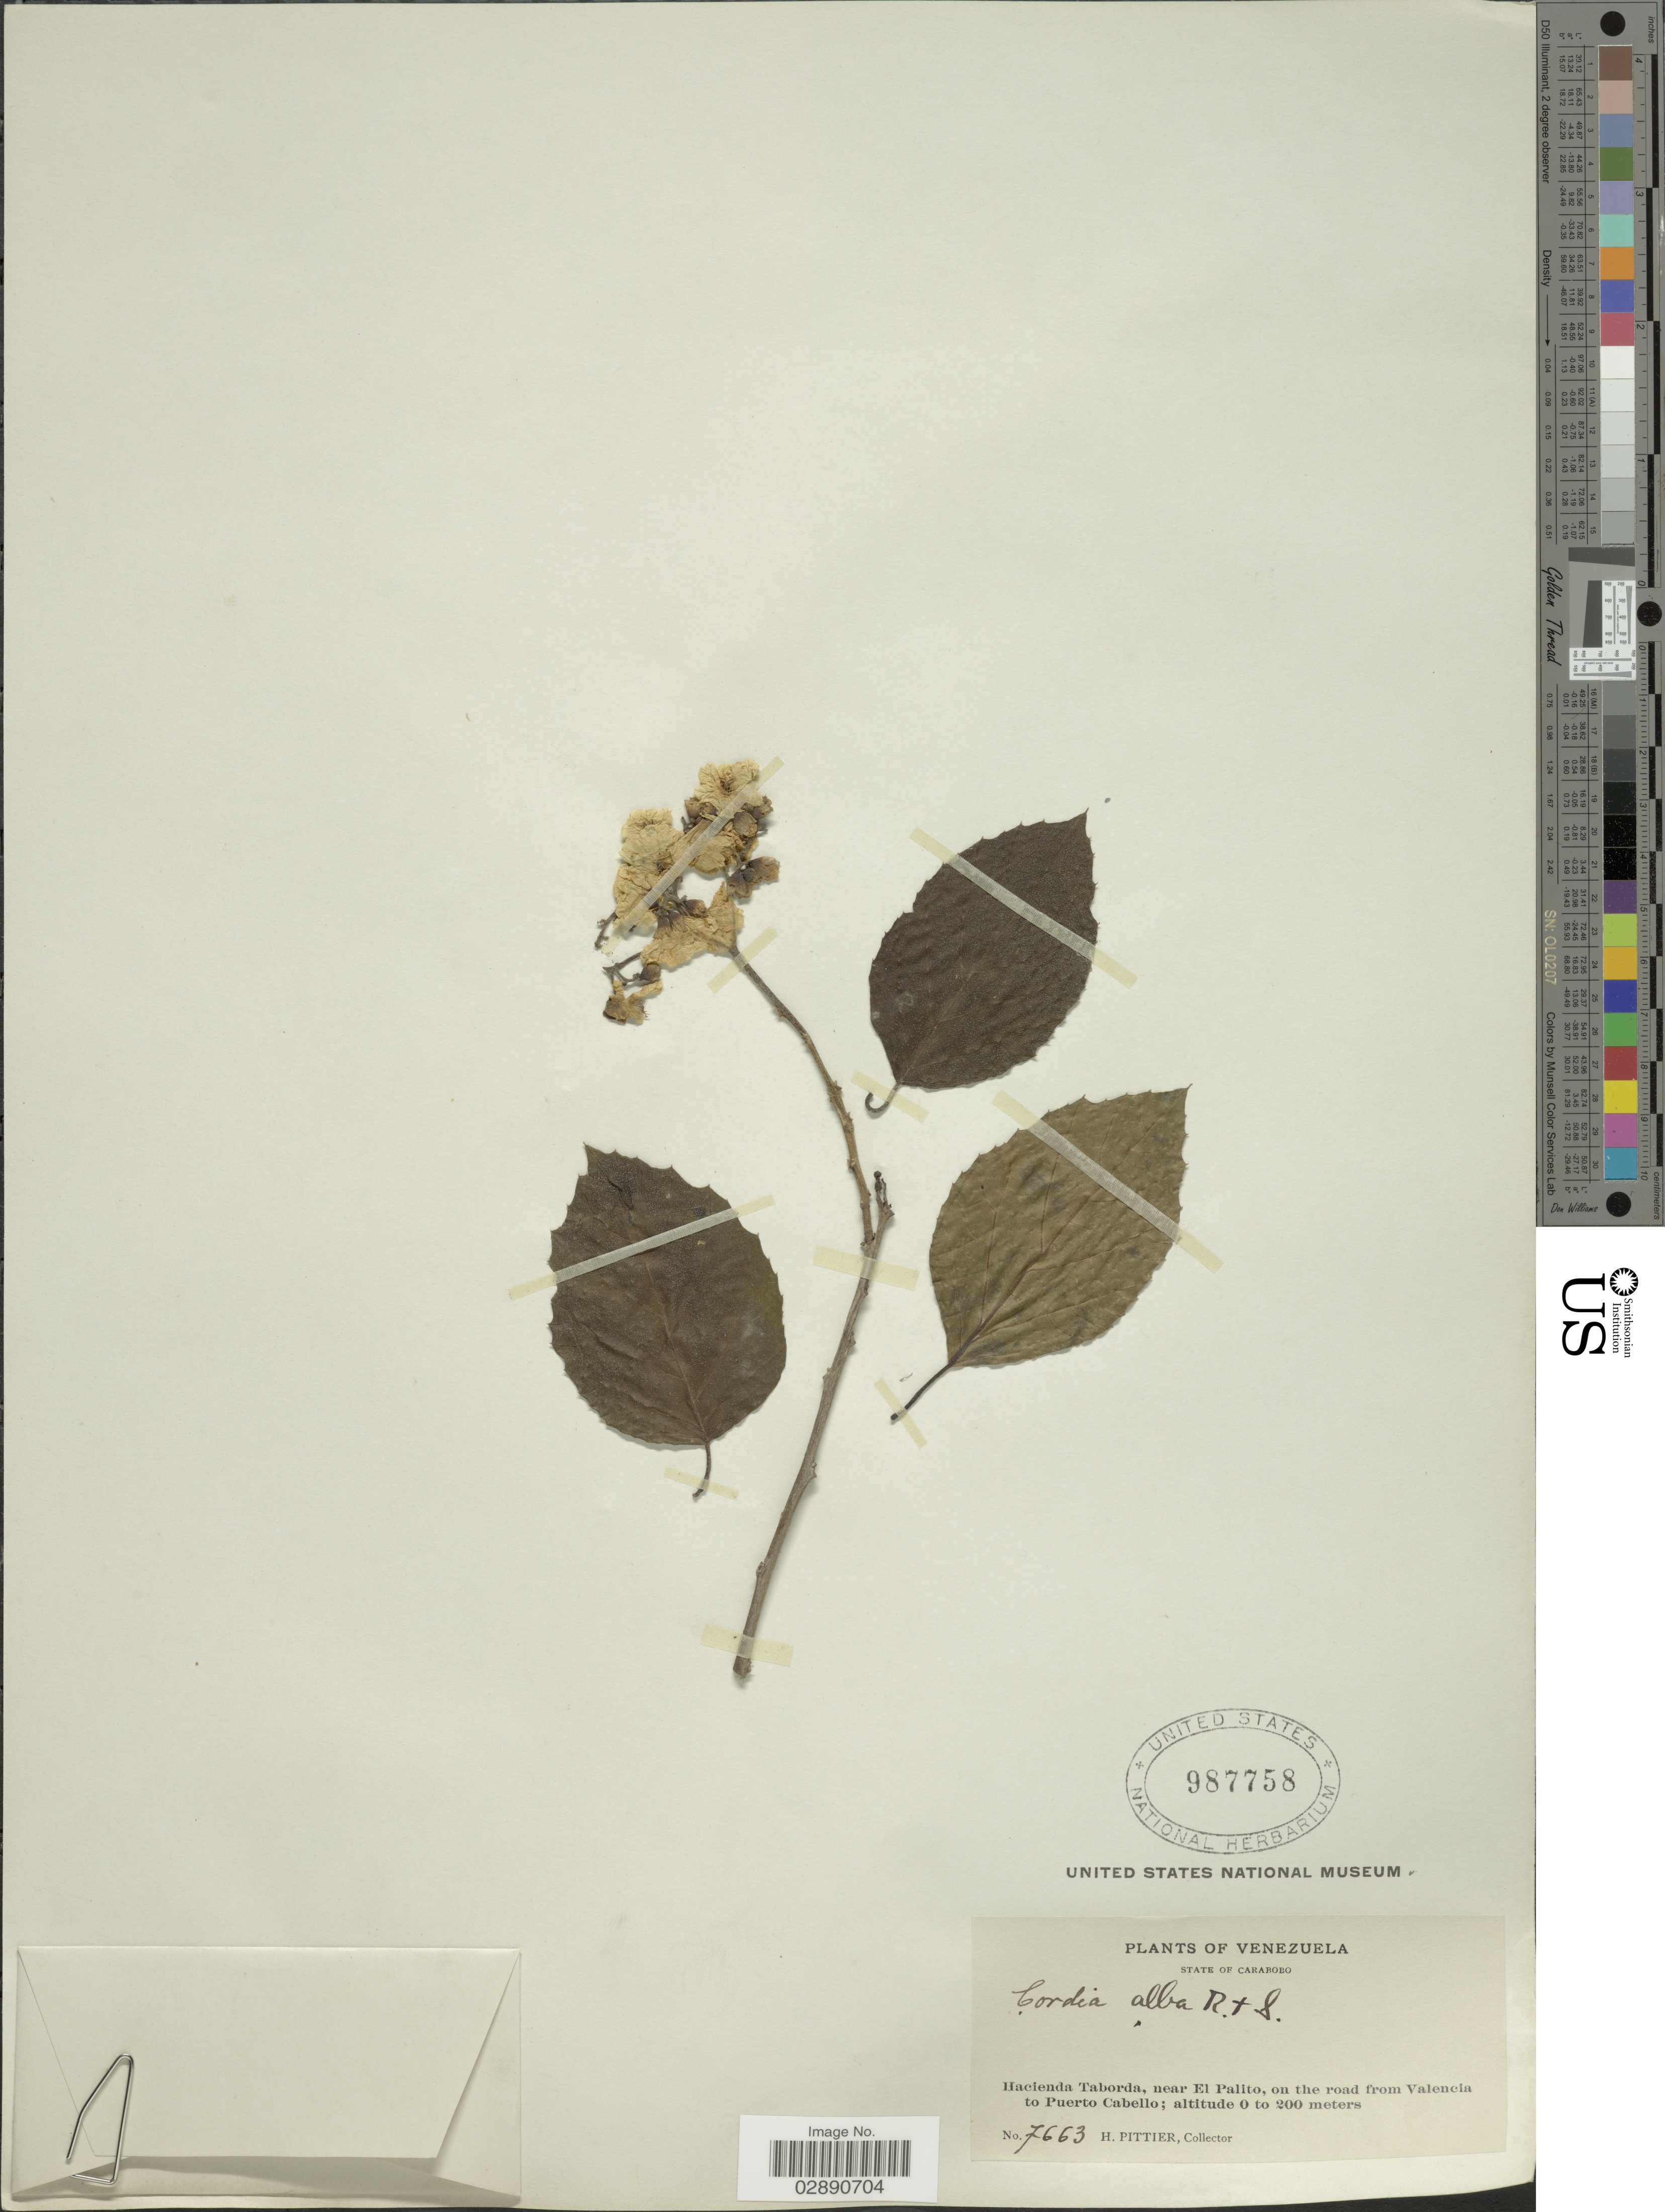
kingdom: Plantae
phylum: Tracheophyta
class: Magnoliopsida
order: Boraginales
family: Cordiaceae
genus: Cordia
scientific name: Cordia dentata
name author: Poir.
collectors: H. F. Pittier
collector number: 7663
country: Venezuela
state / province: Carabobo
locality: Hacienda Taborda, near El Palito, on the road from Valencia to Puerto Cabello.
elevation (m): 0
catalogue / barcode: US 987758